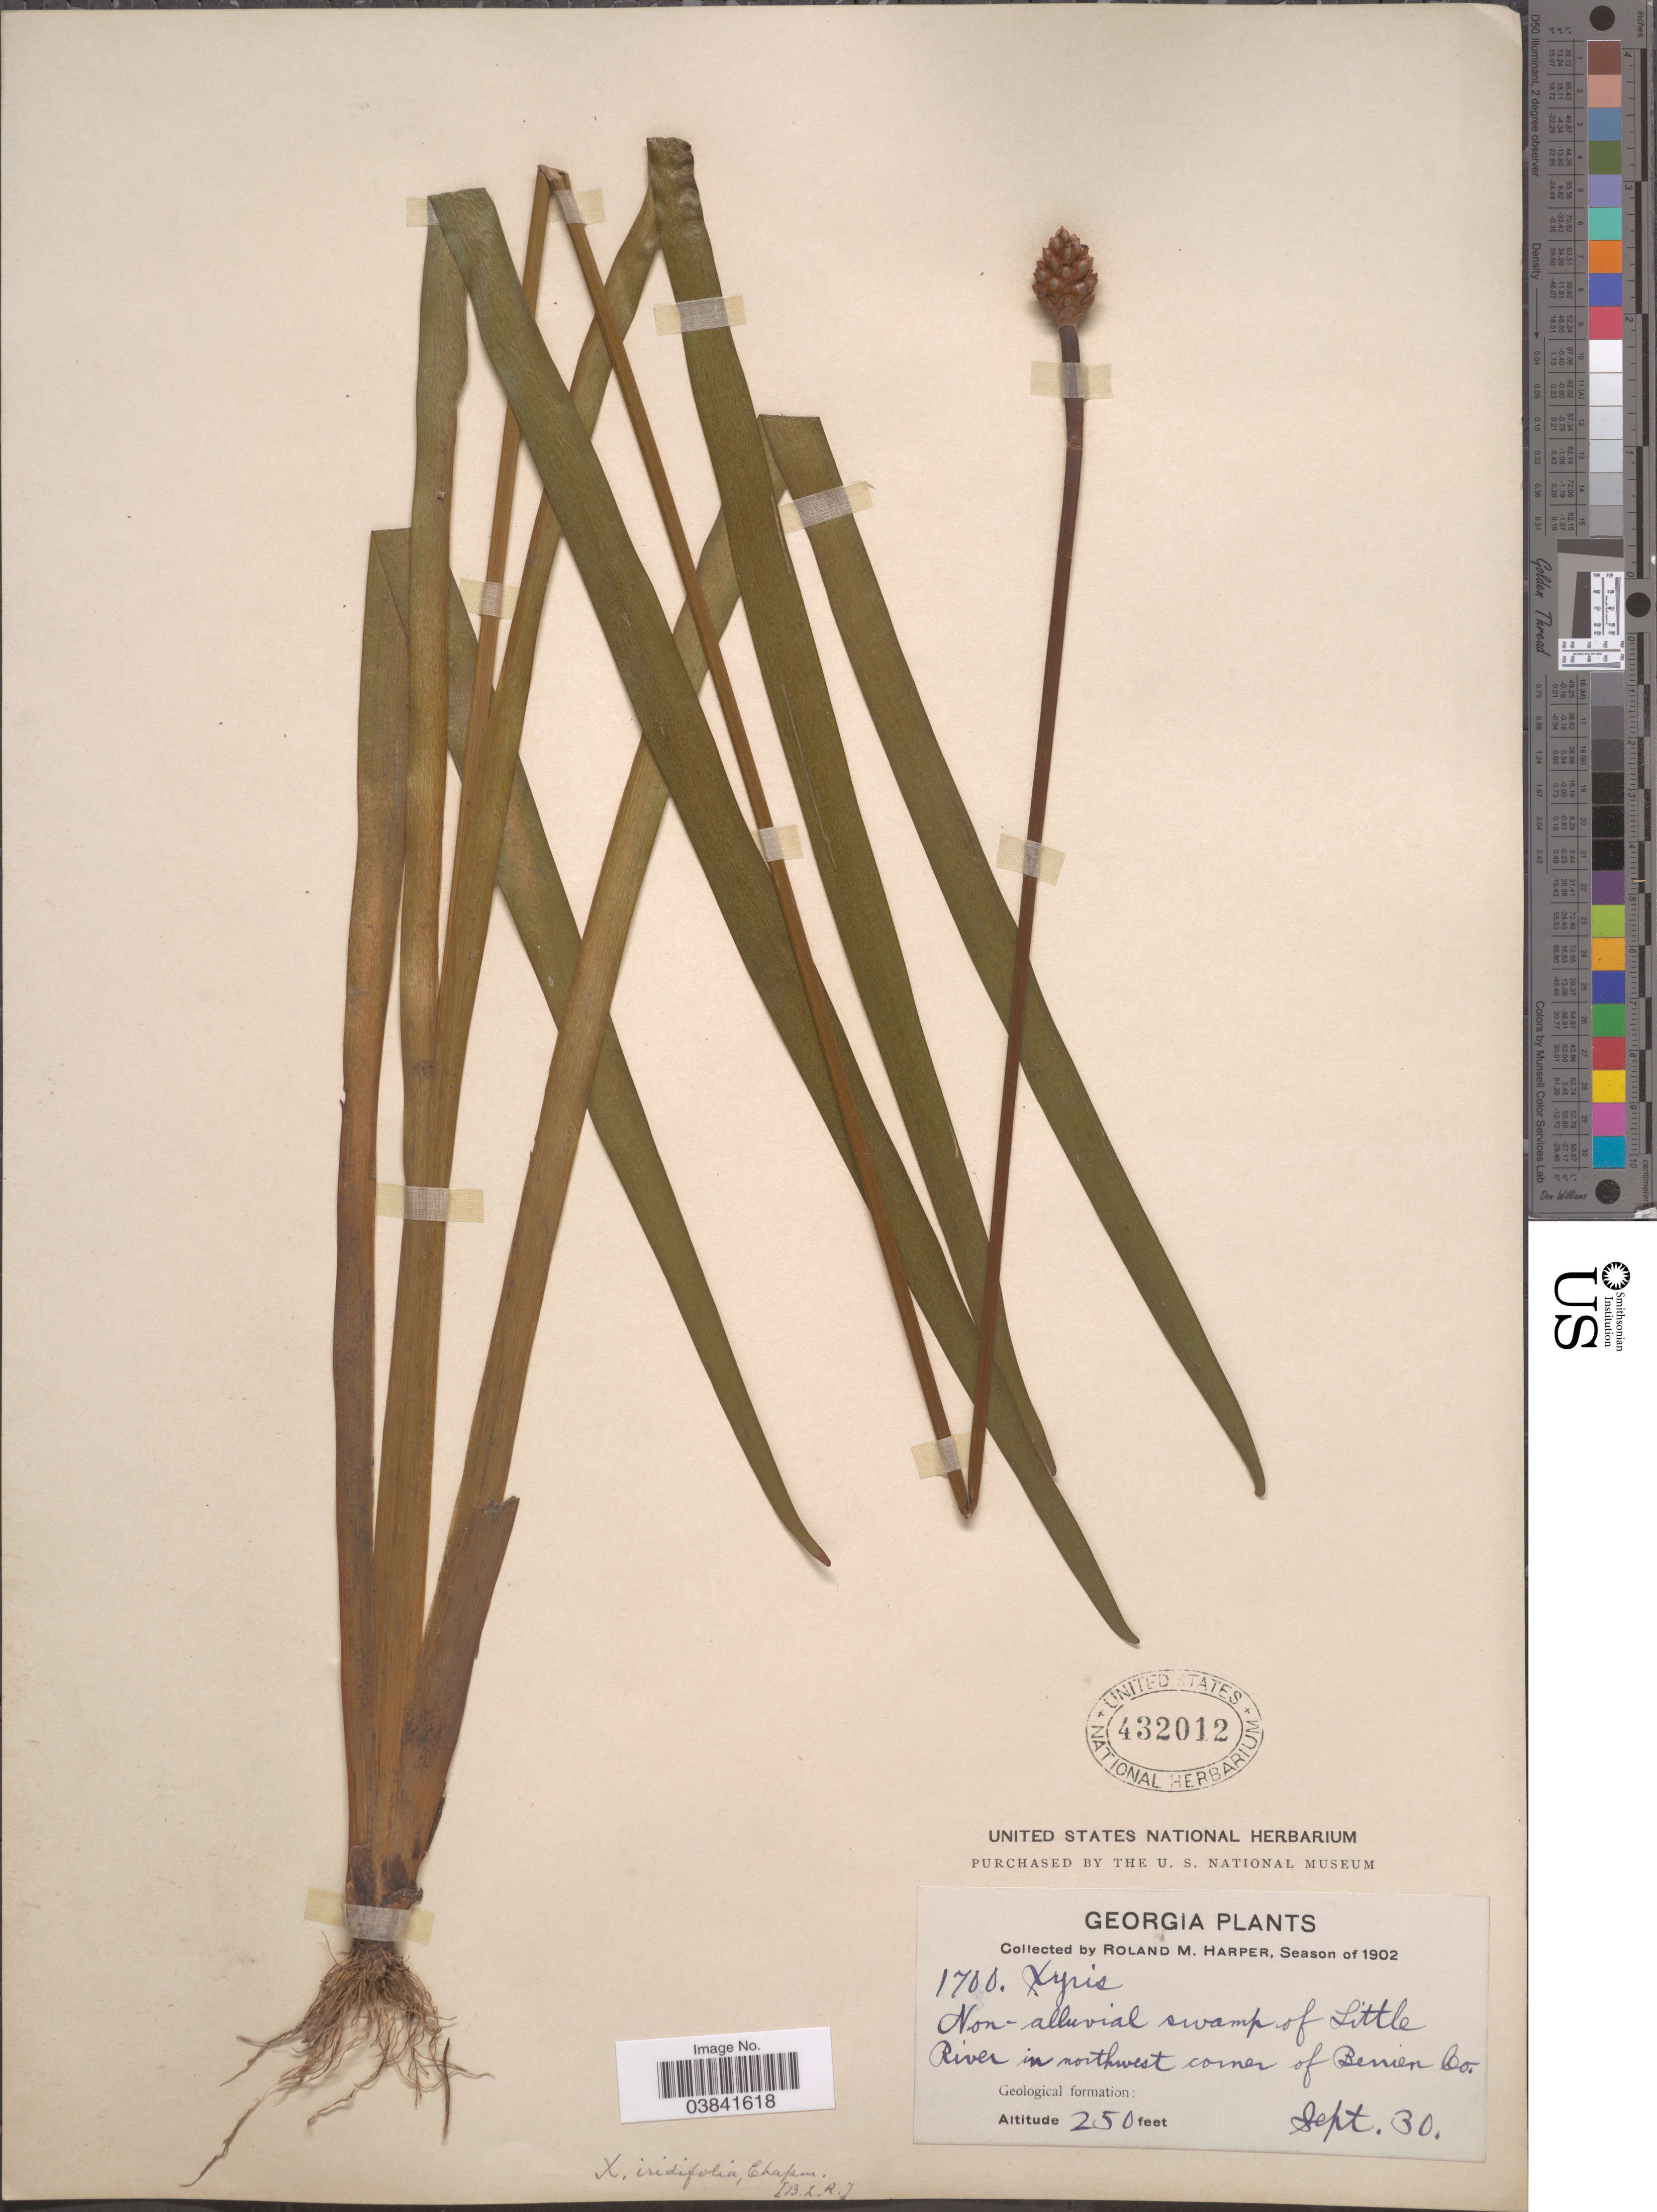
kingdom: Plantae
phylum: Tracheophyta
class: Liliopsida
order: Poales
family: Xyridaceae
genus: Xyris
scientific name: Xyris iridifolia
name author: Chapm.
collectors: R. M. Harper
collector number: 1700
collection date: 1902-09-30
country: United States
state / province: Georgia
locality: Non-alluvial swamp of Little River in northwest corner of Berrien Co. Geological formation.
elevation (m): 76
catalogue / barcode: US 432012